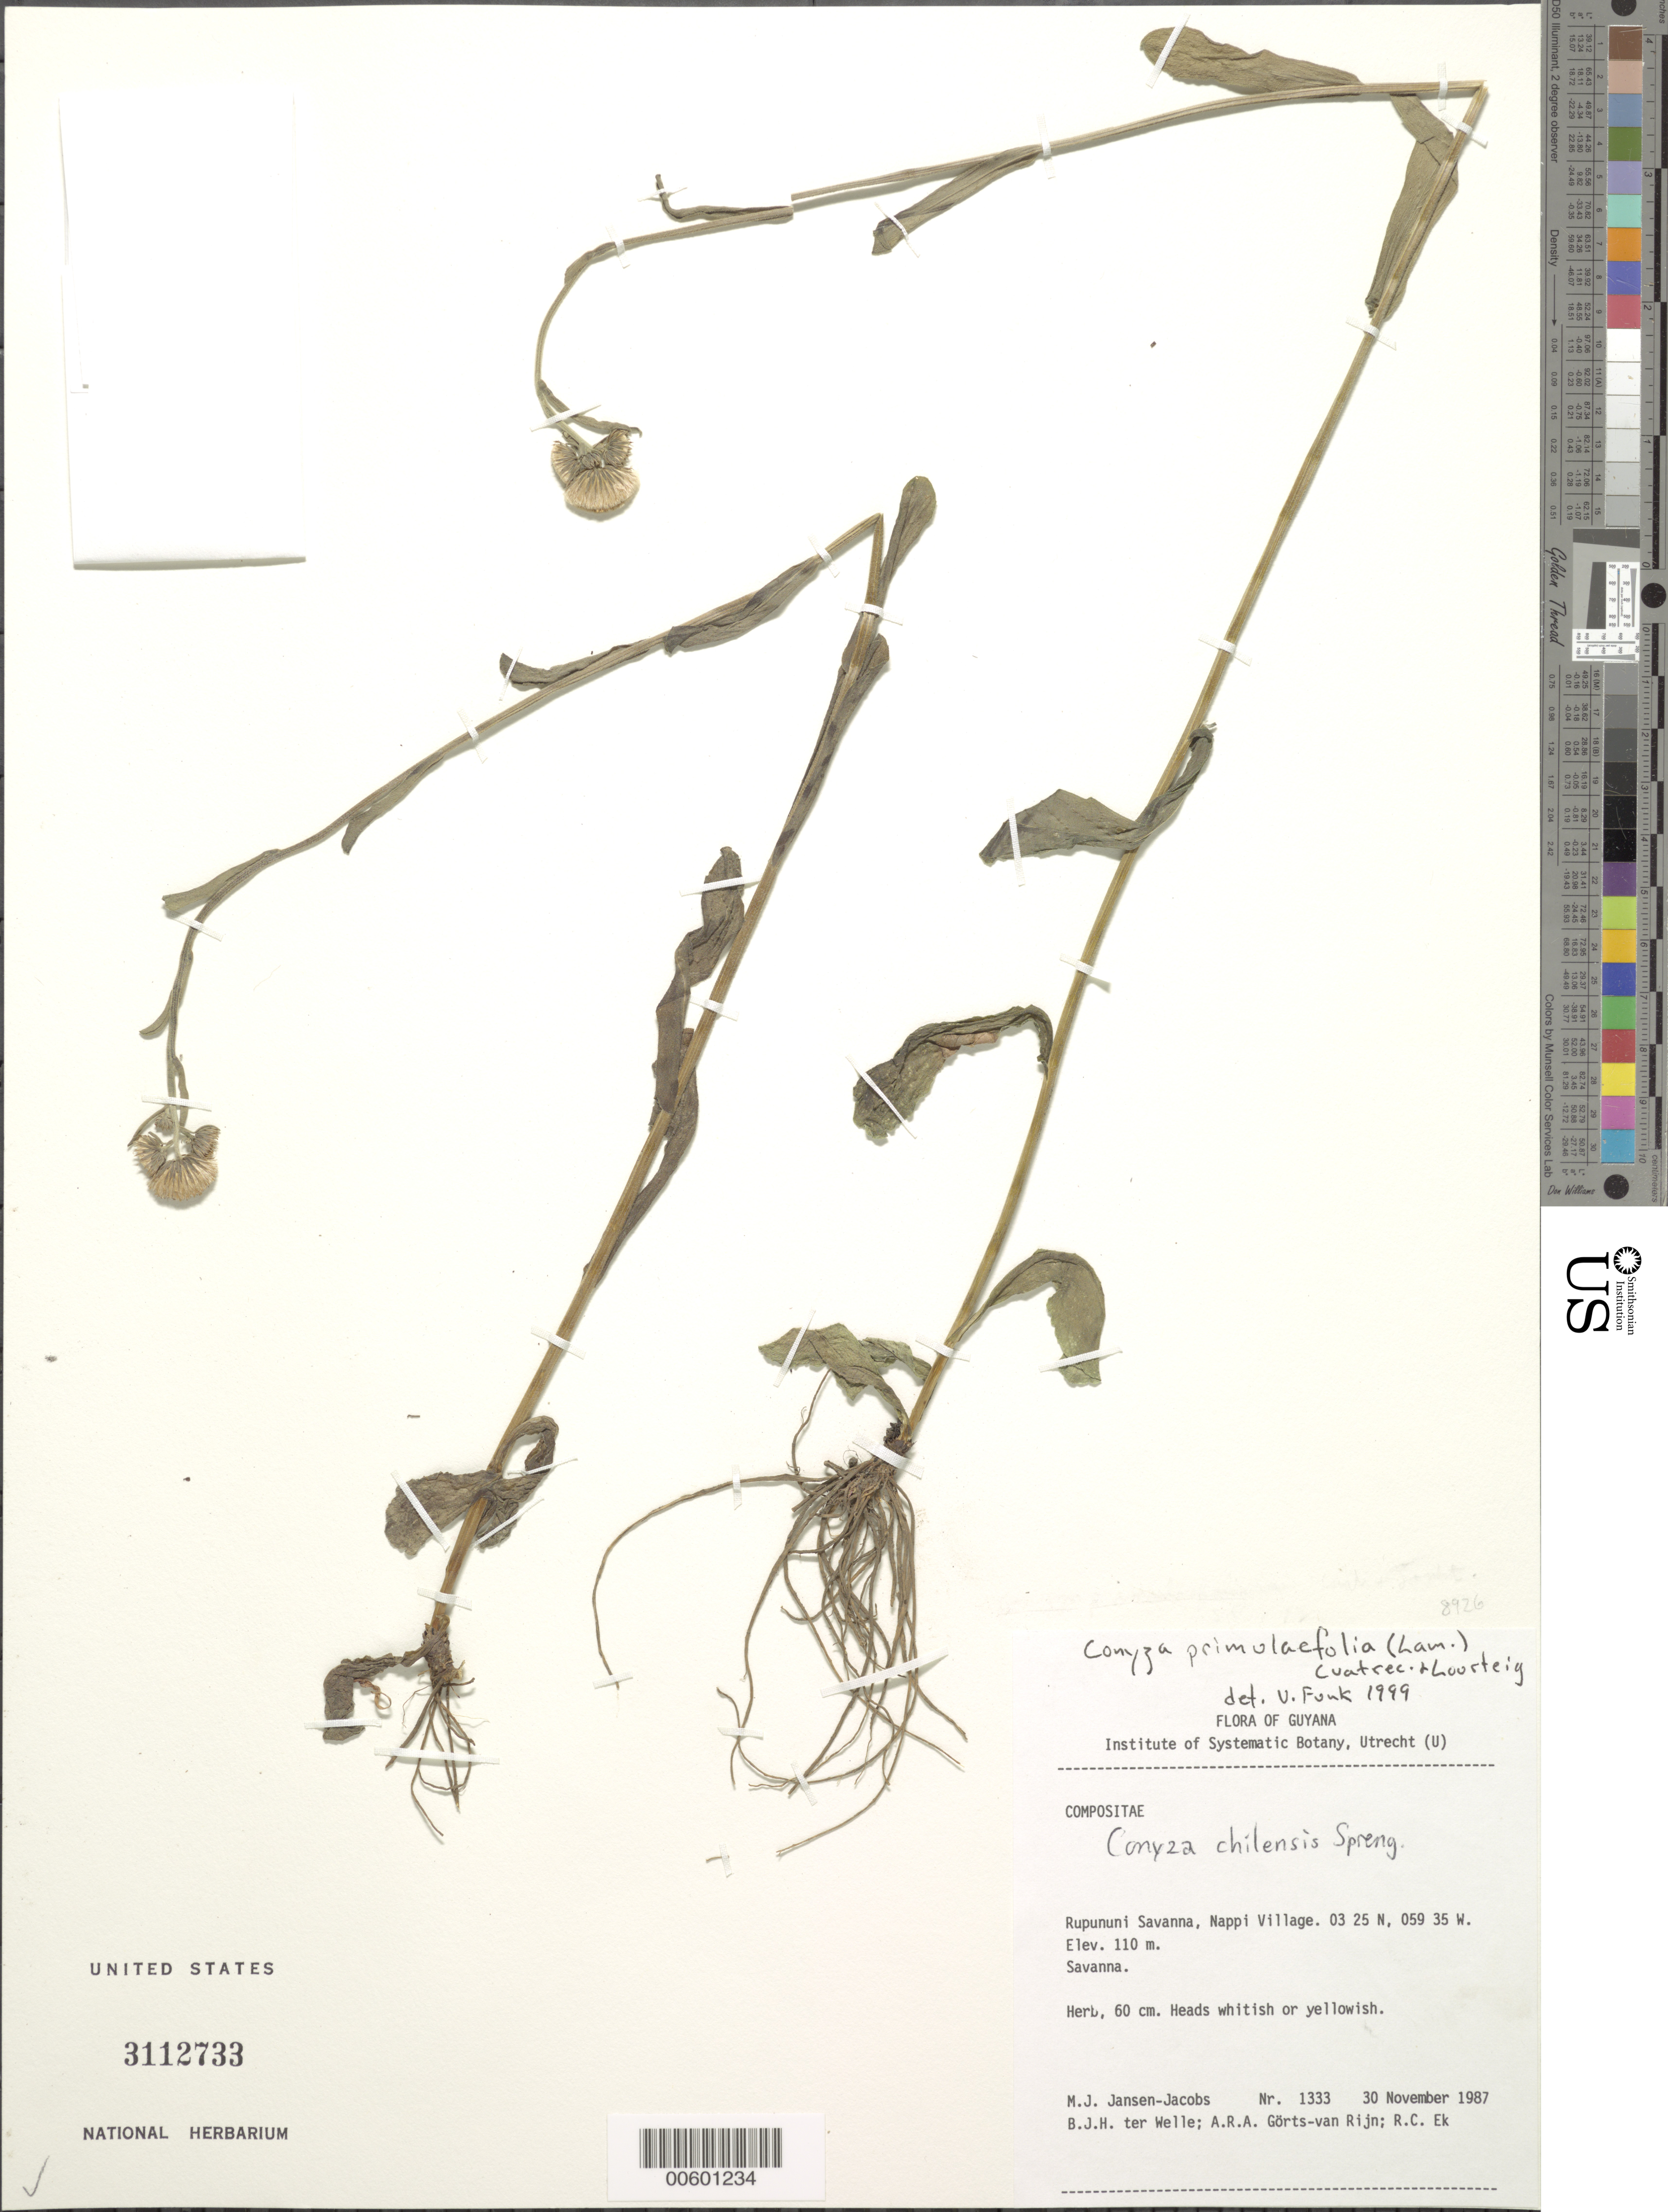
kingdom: Plantae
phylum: Tracheophyta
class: Magnoliopsida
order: Asterales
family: Asteraceae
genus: Conyza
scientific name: Conyza primulaefolia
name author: (Lam.) Cuatrec. & Lourteig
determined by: Funk, Vicki A., (BOT), Smithsonian Institution - National Museum of Natural History (UNITED STATES)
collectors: M. J. Jansen-Jacobs, B. Welle, A. .R. A. Görts-van Rijn & R. C. Ek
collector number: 1333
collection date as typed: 30-Nov-87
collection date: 1987-11-30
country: Guyana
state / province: U. Takutu-U. Essequibo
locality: Nappi Village, Rupununi Savanna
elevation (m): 110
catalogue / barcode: US 3112733